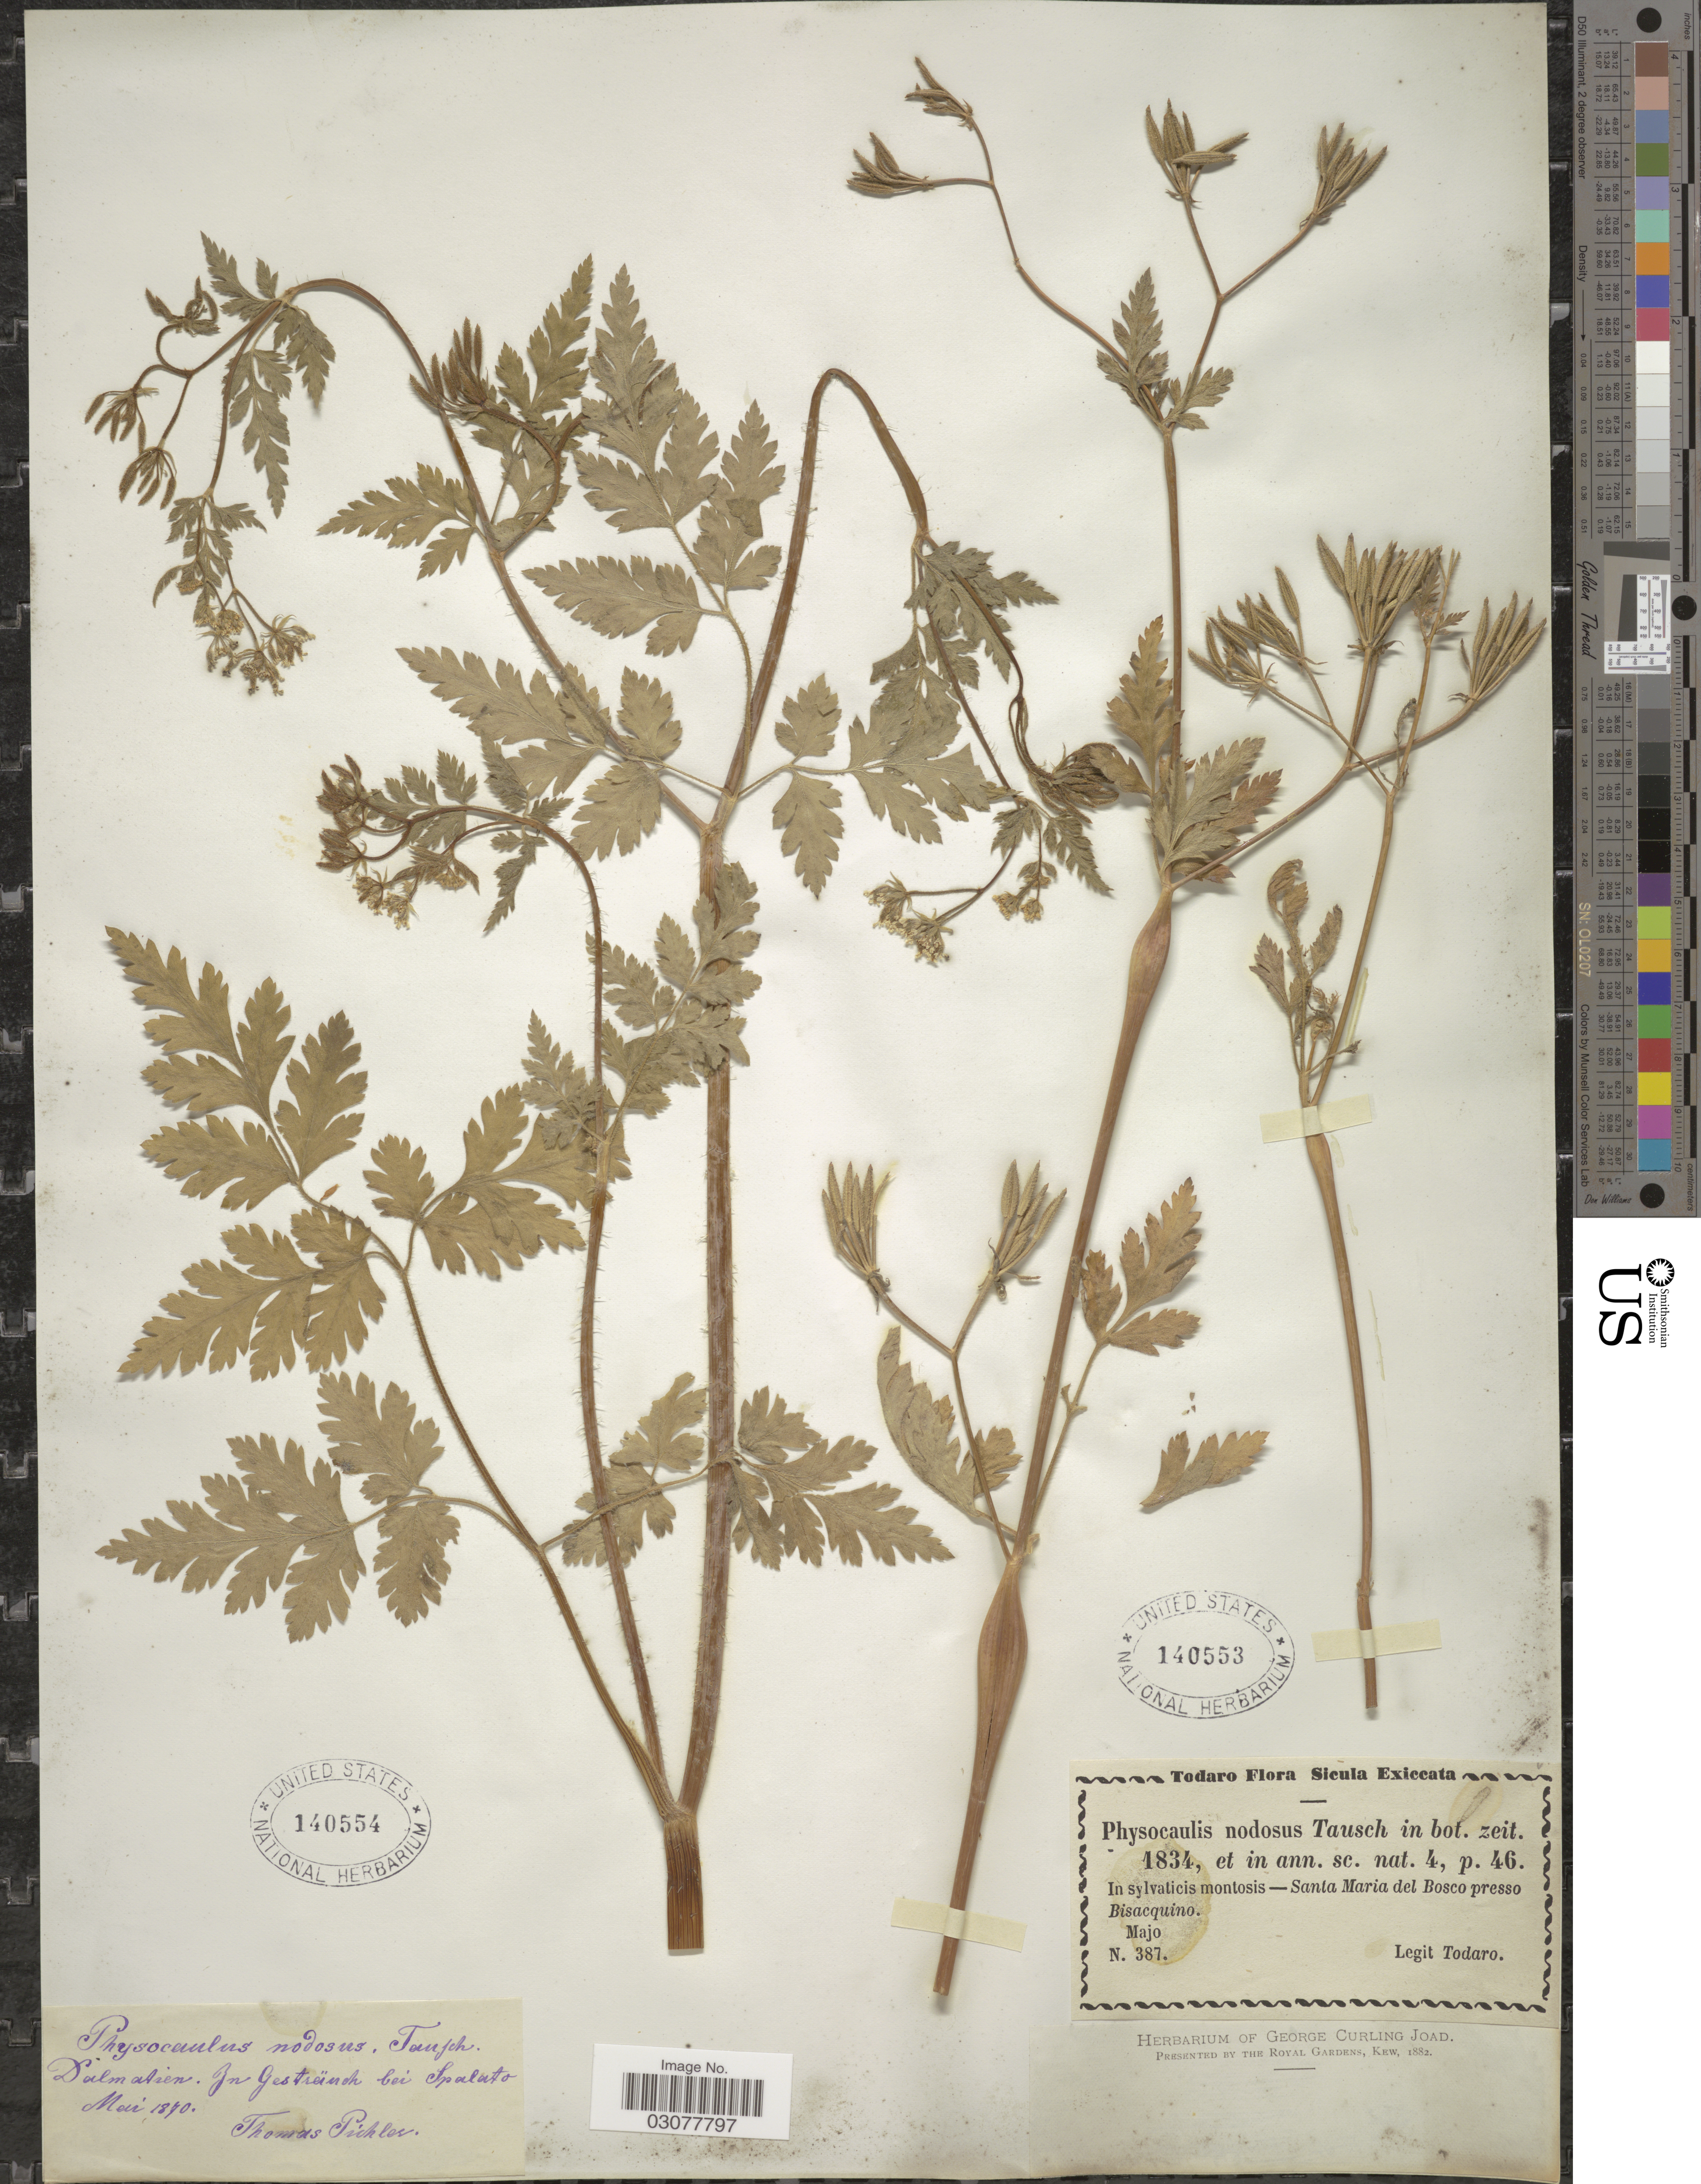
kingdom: Plantae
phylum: Tracheophyta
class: Magnoliopsida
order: Apiales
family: Apiaceae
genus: Chaerophyllum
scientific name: Chaerophyllum nodosum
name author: (L.) Crantz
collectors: T. Pichler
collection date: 1870-05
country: Croatia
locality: Dalmatien. In Gestreïnch bei Spalato.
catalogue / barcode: US 140554